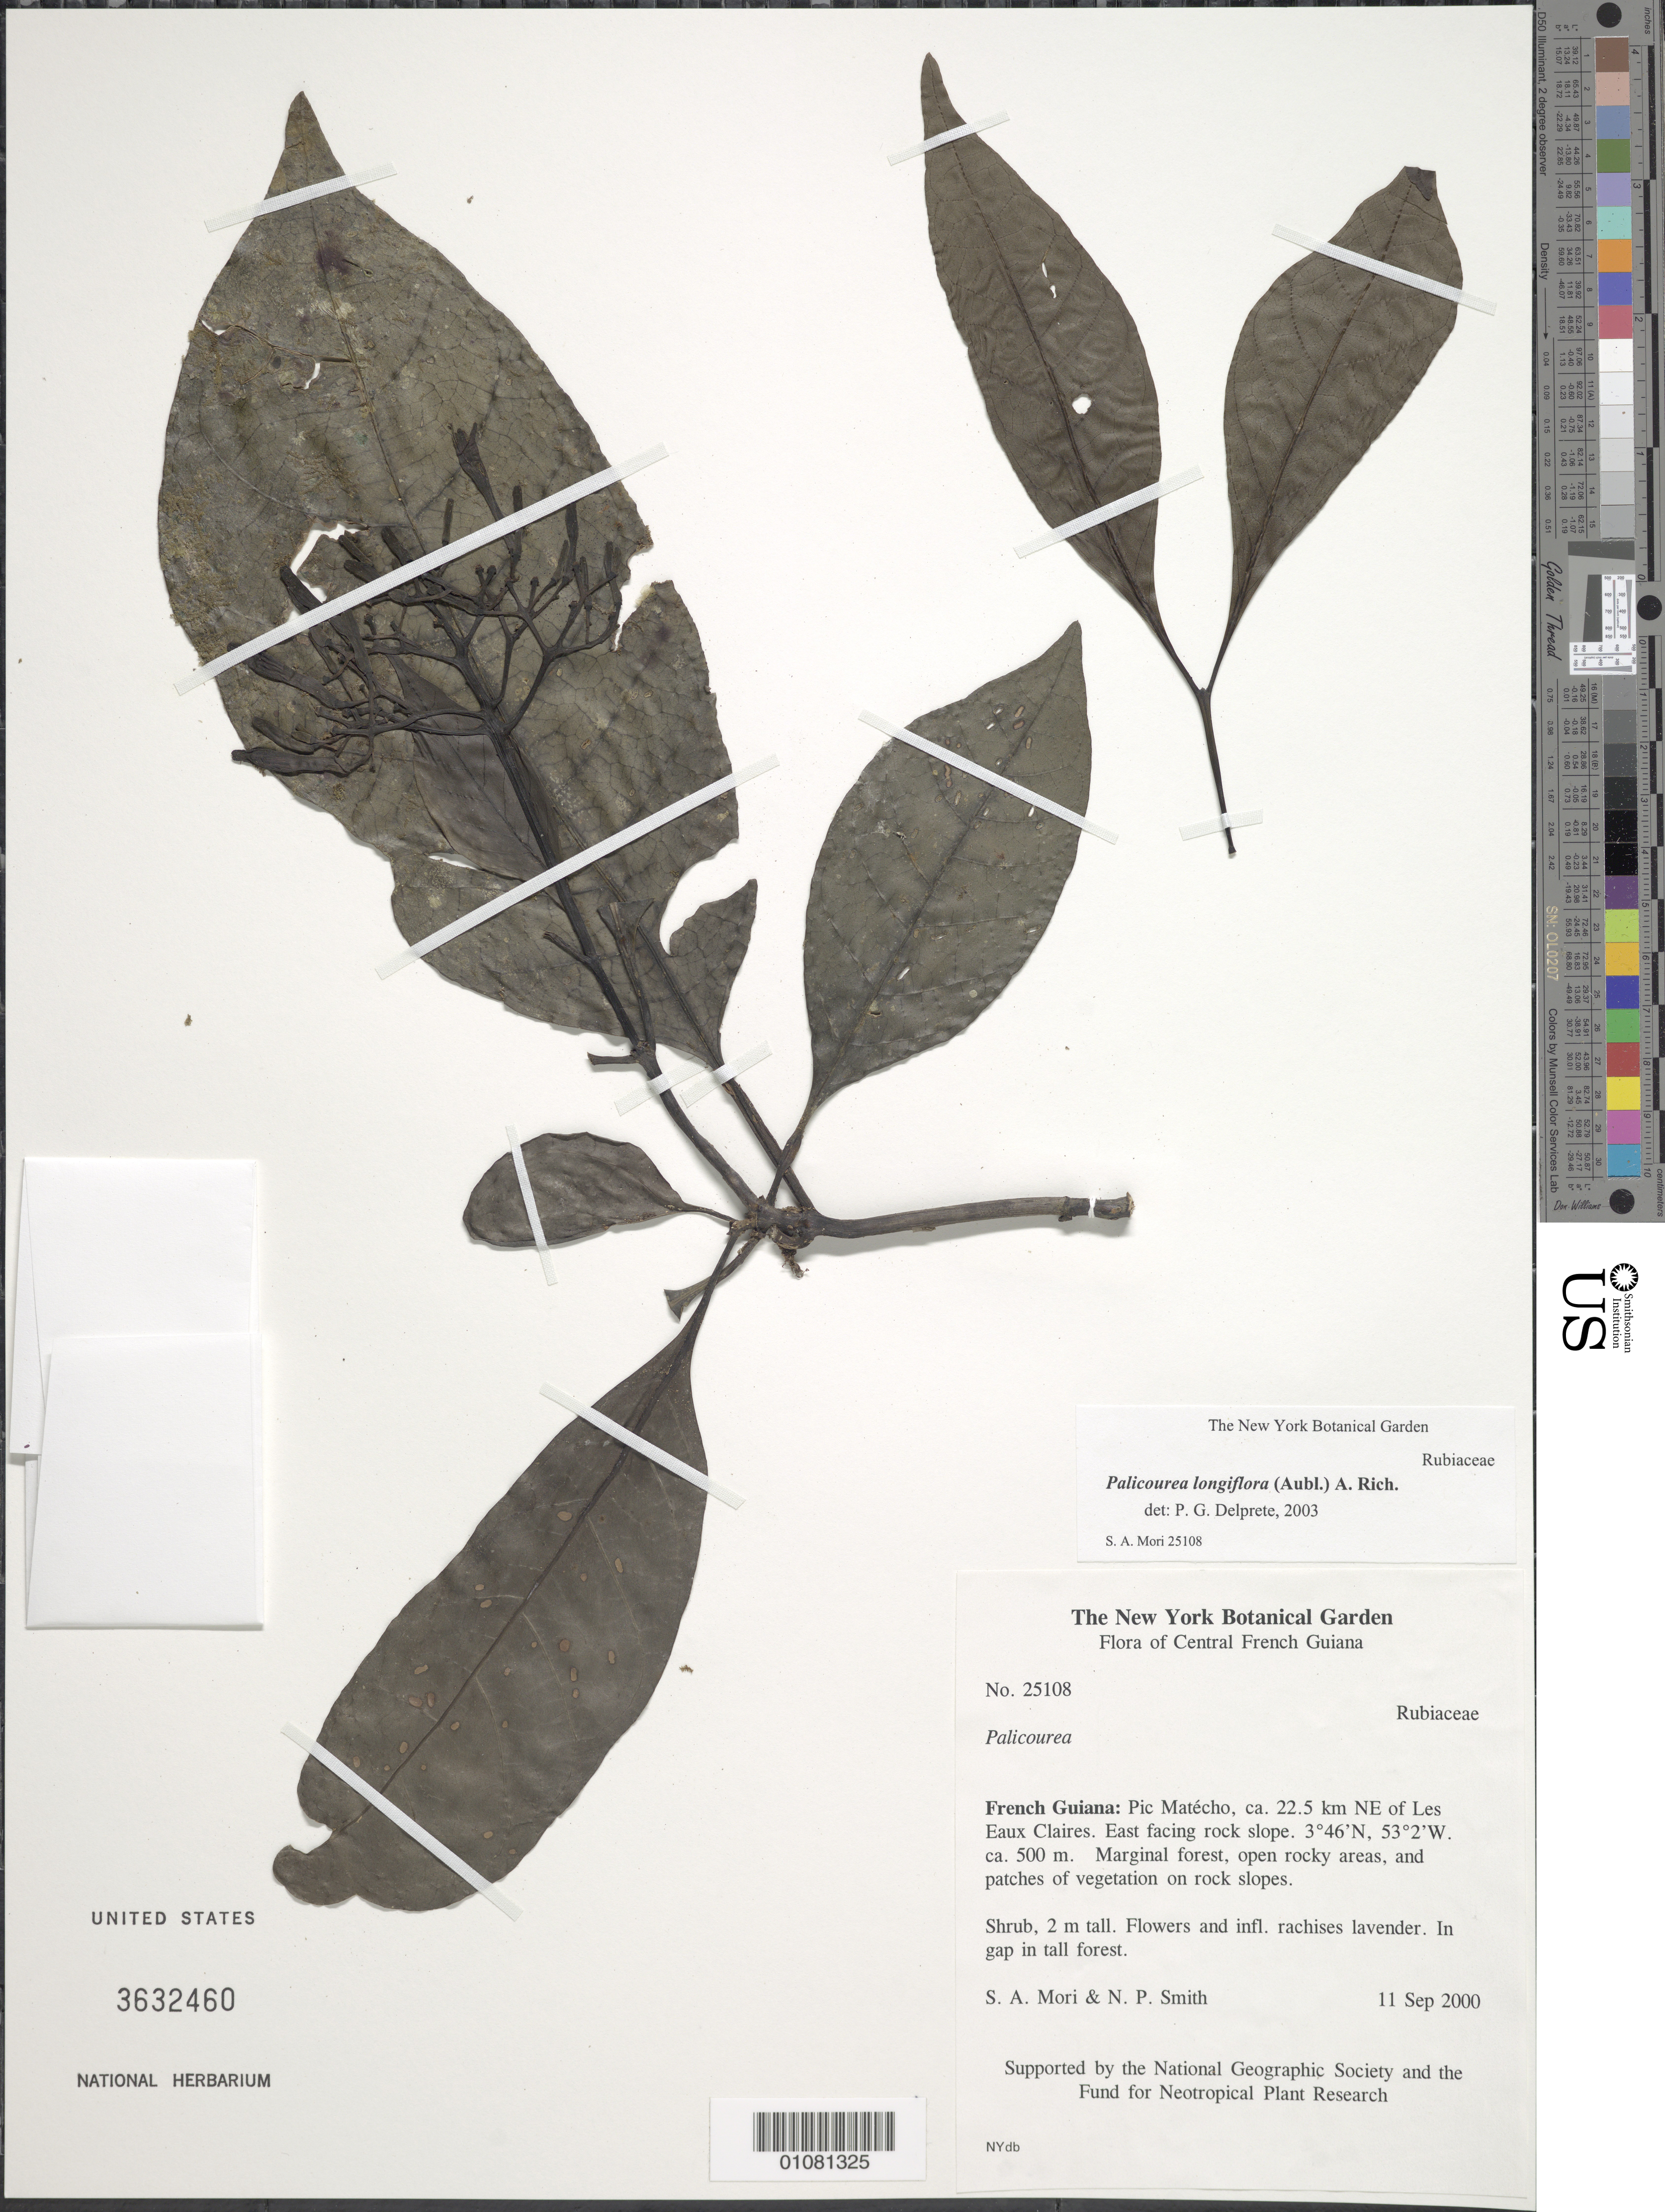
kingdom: Plantae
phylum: Tracheophyta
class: Magnoliopsida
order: Gentianales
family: Rubiaceae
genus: Palicourea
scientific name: Palicourea longiflora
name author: (Aubl.) A. Rich.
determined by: Delprete, P. G., Herb. de Guyane Cay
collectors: S. Mori & N. Smith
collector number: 25108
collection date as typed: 11-Sep-00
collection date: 2000-09-11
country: French Guiana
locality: Pic Matécho, ca 22.5 km NE of Les Eaux Claires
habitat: East-facing rock slope. Marginal forest, open rocky areas and patches of vegetation on rock slopes; in gap in tall forest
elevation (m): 500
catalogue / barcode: US 3632460